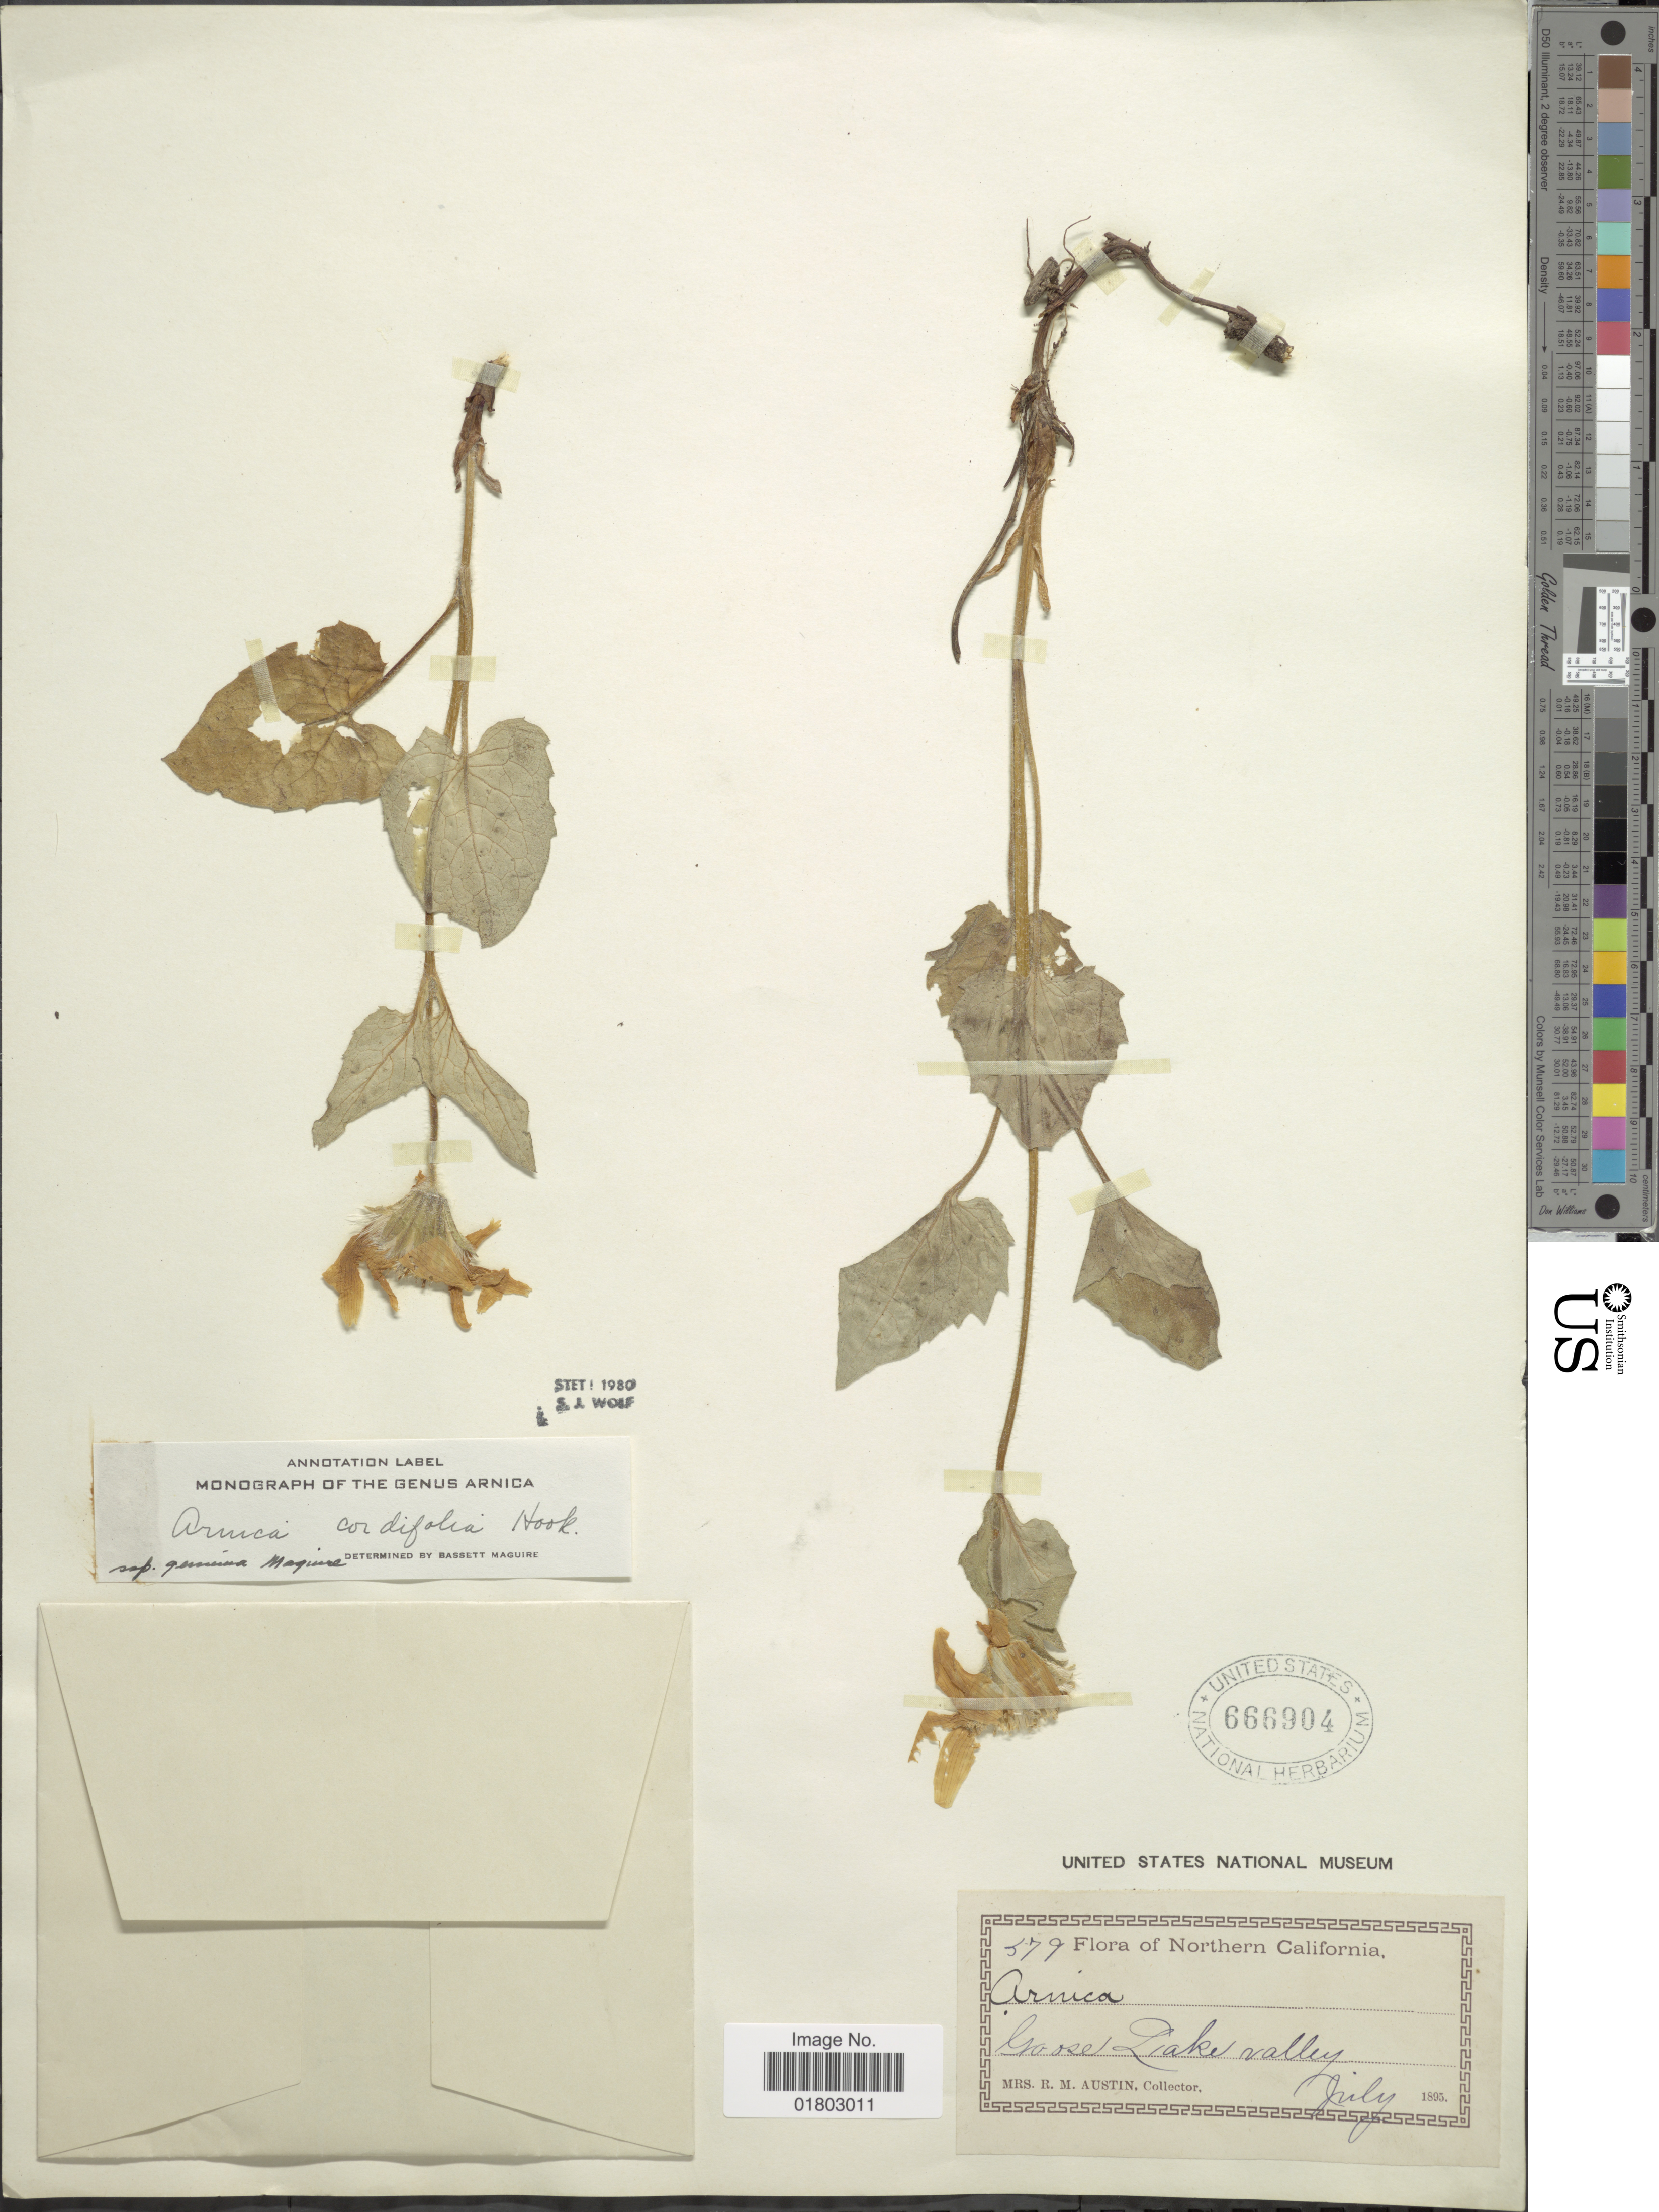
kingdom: Plantae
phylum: Tracheophyta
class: Magnoliopsida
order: Asterales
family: Asteraceae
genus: Arnica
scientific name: Arnica cordifolia subsp. genuina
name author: Maguire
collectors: R. Austin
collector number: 579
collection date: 1895-07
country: United States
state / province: California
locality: Northern California, Goose Lake Valley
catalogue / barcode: US 666904